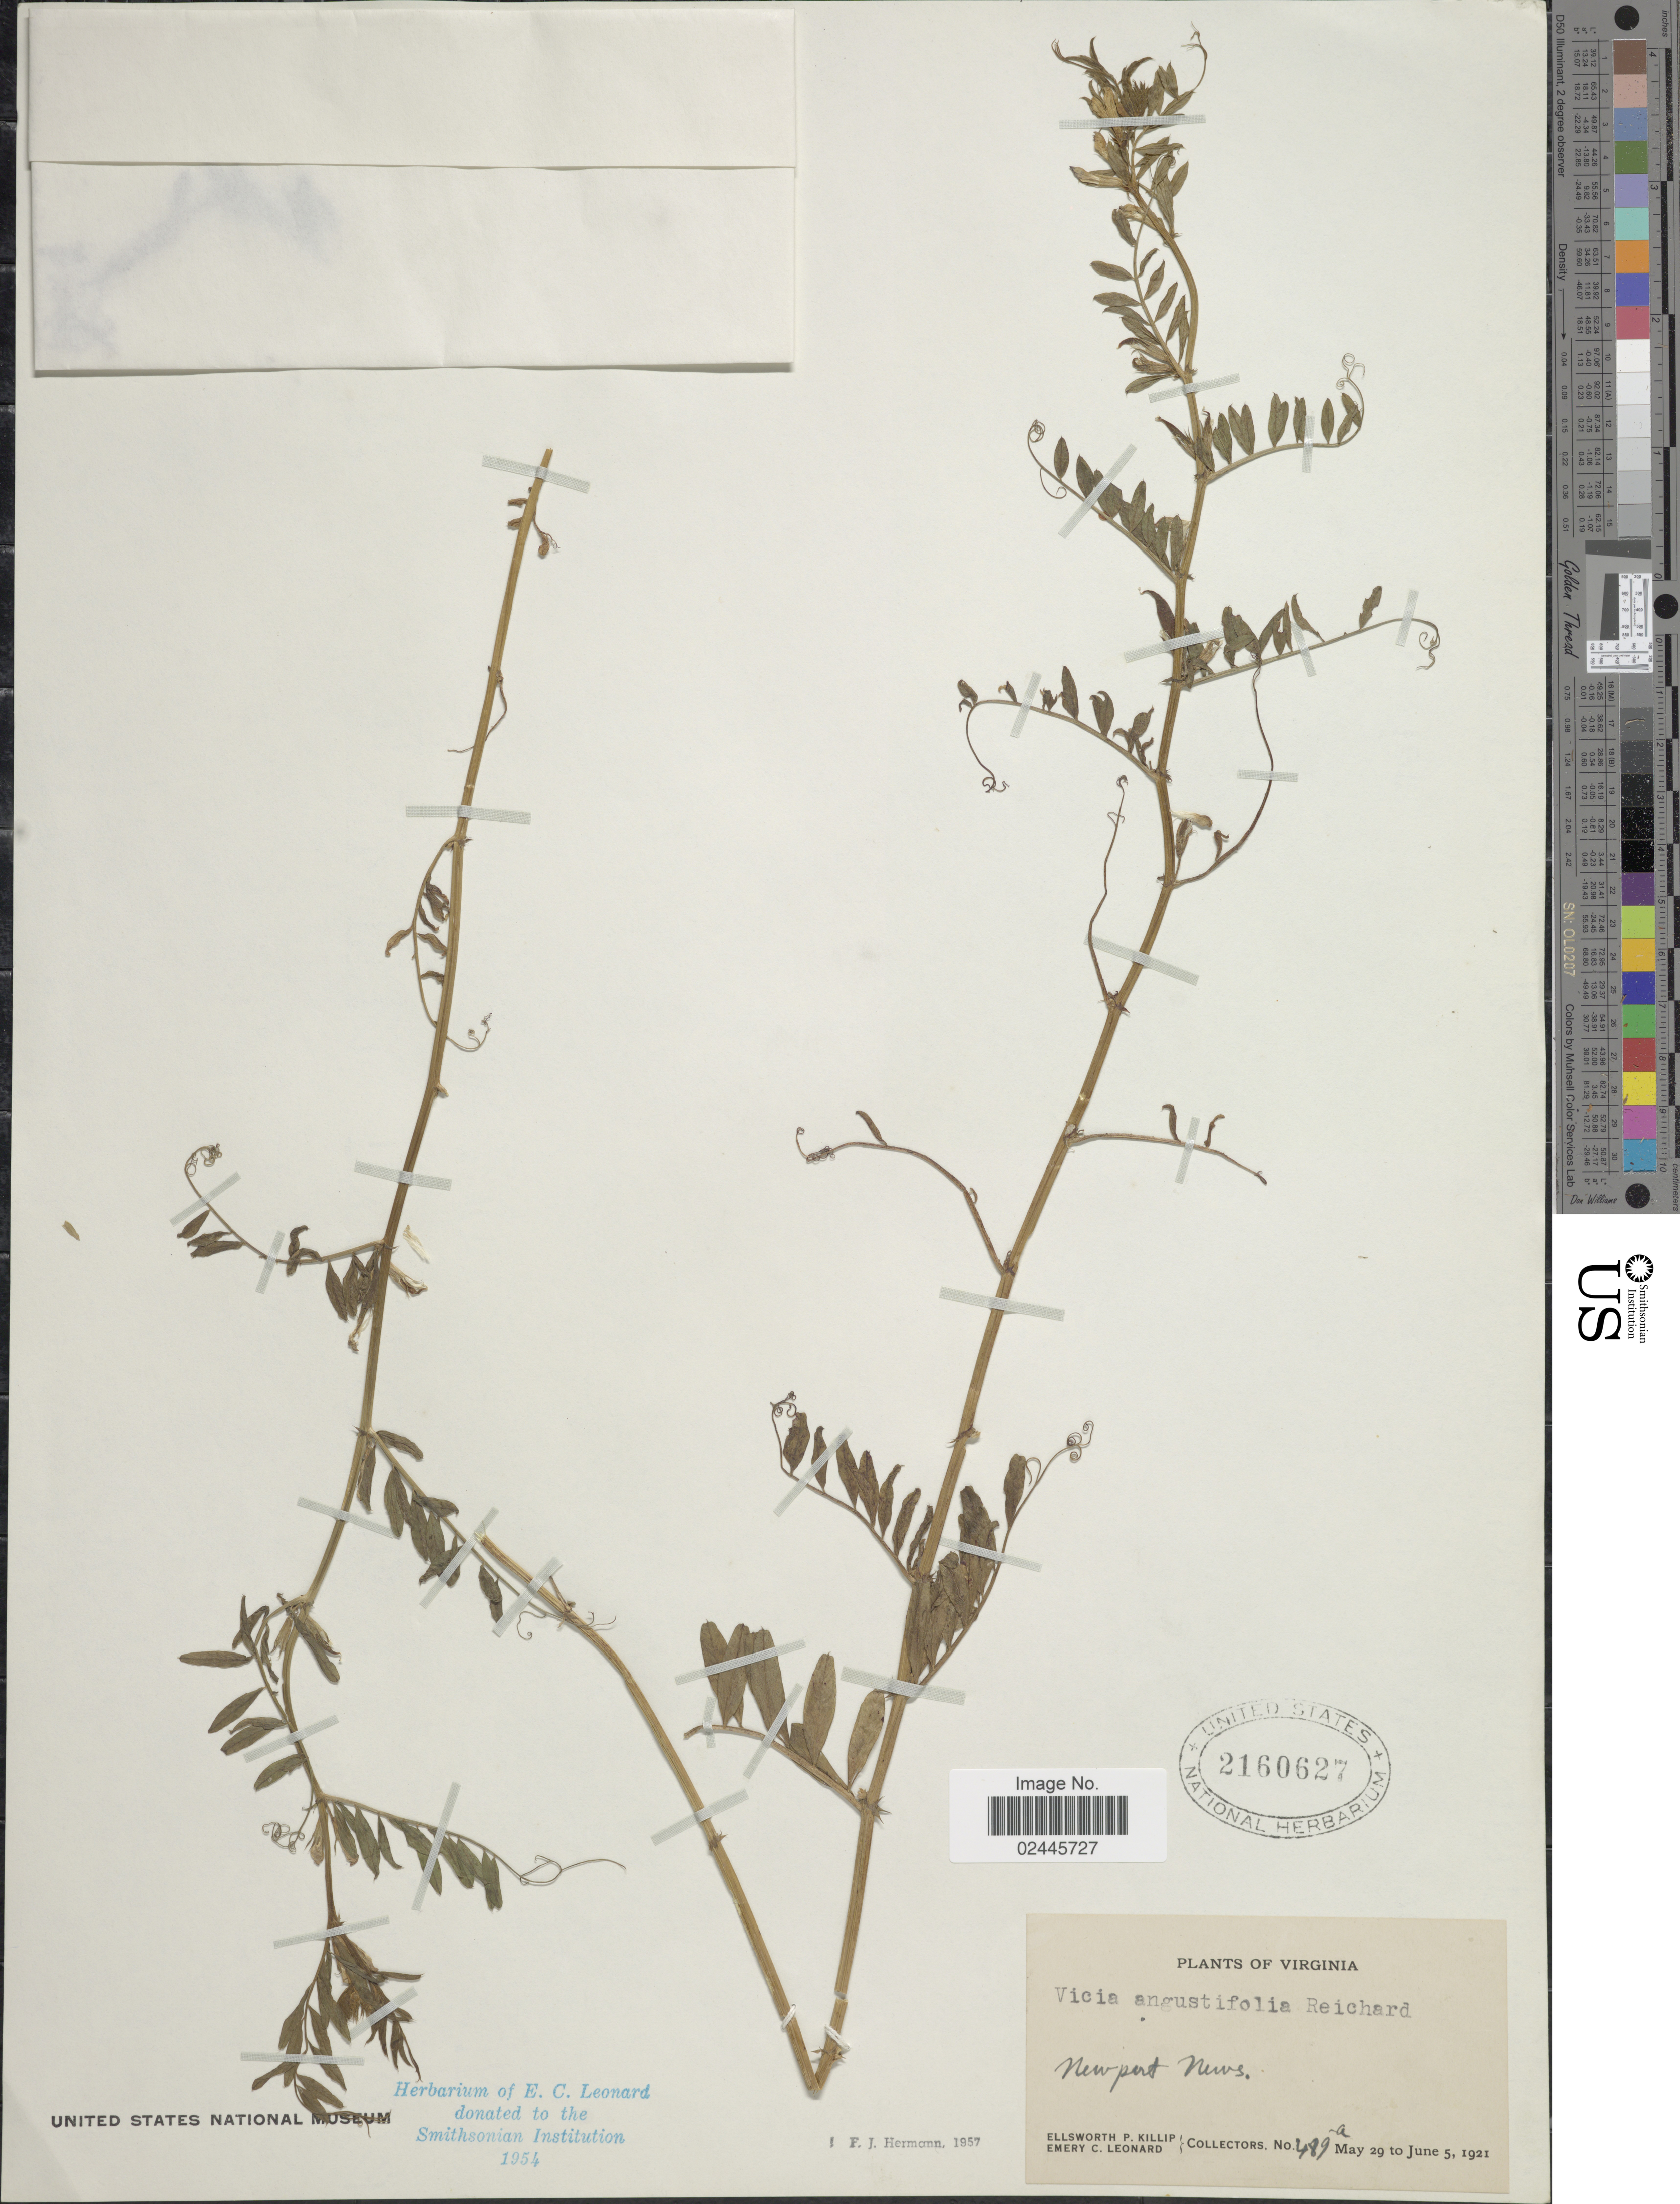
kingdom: Plantae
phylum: Tracheophyta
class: Magnoliopsida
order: Fabales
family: Fabaceae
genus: Vicia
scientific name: Vicia angustifolia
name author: L.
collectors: E. P. Killip & E. C. Leonard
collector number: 489a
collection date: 1921-05-29/1921-06-05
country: United States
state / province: Virginia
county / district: City of Newport News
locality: Newport News.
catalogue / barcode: US 2160627